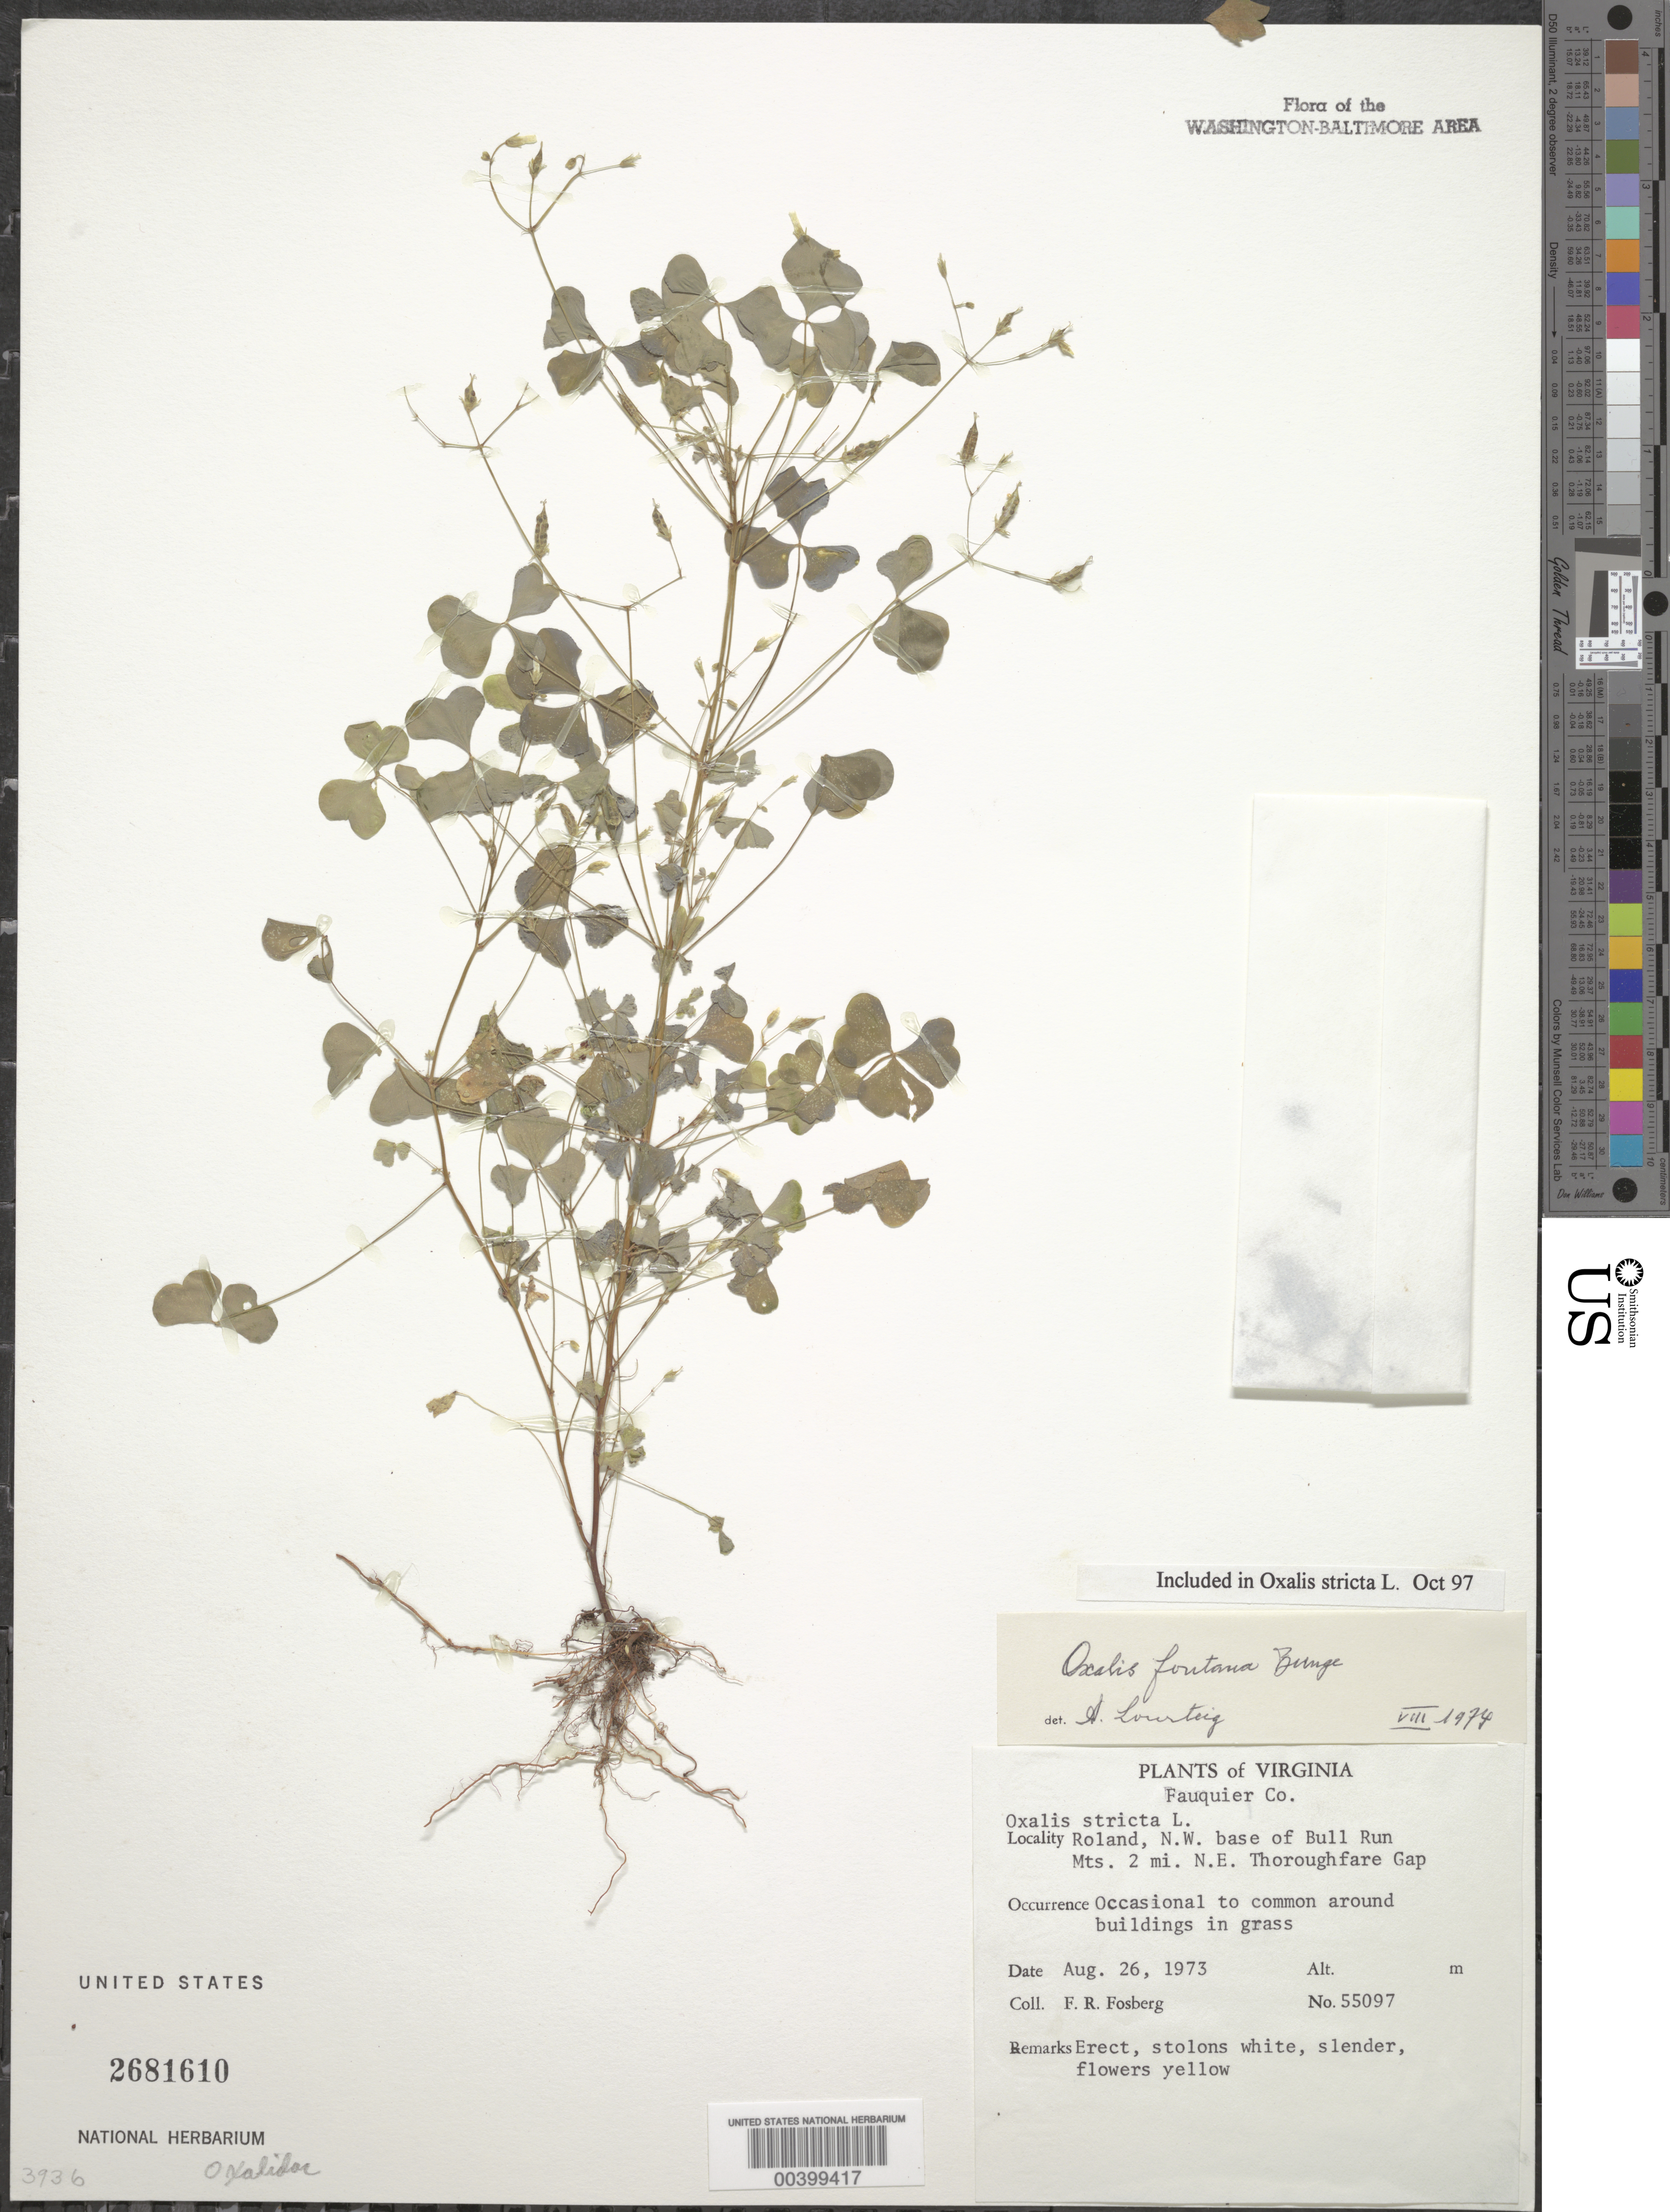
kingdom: Plantae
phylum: Tracheophyta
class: Magnoliopsida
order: Oxalidales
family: Oxalidaceae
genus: Oxalis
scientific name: Oxalis stricta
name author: L.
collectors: F. R. Fosberg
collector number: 55097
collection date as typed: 26 Aug 1973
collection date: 1973-08-26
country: United States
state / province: Virginia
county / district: Fauquier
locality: Roland, southwest base of Bull Run Mountains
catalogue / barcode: US 2681610